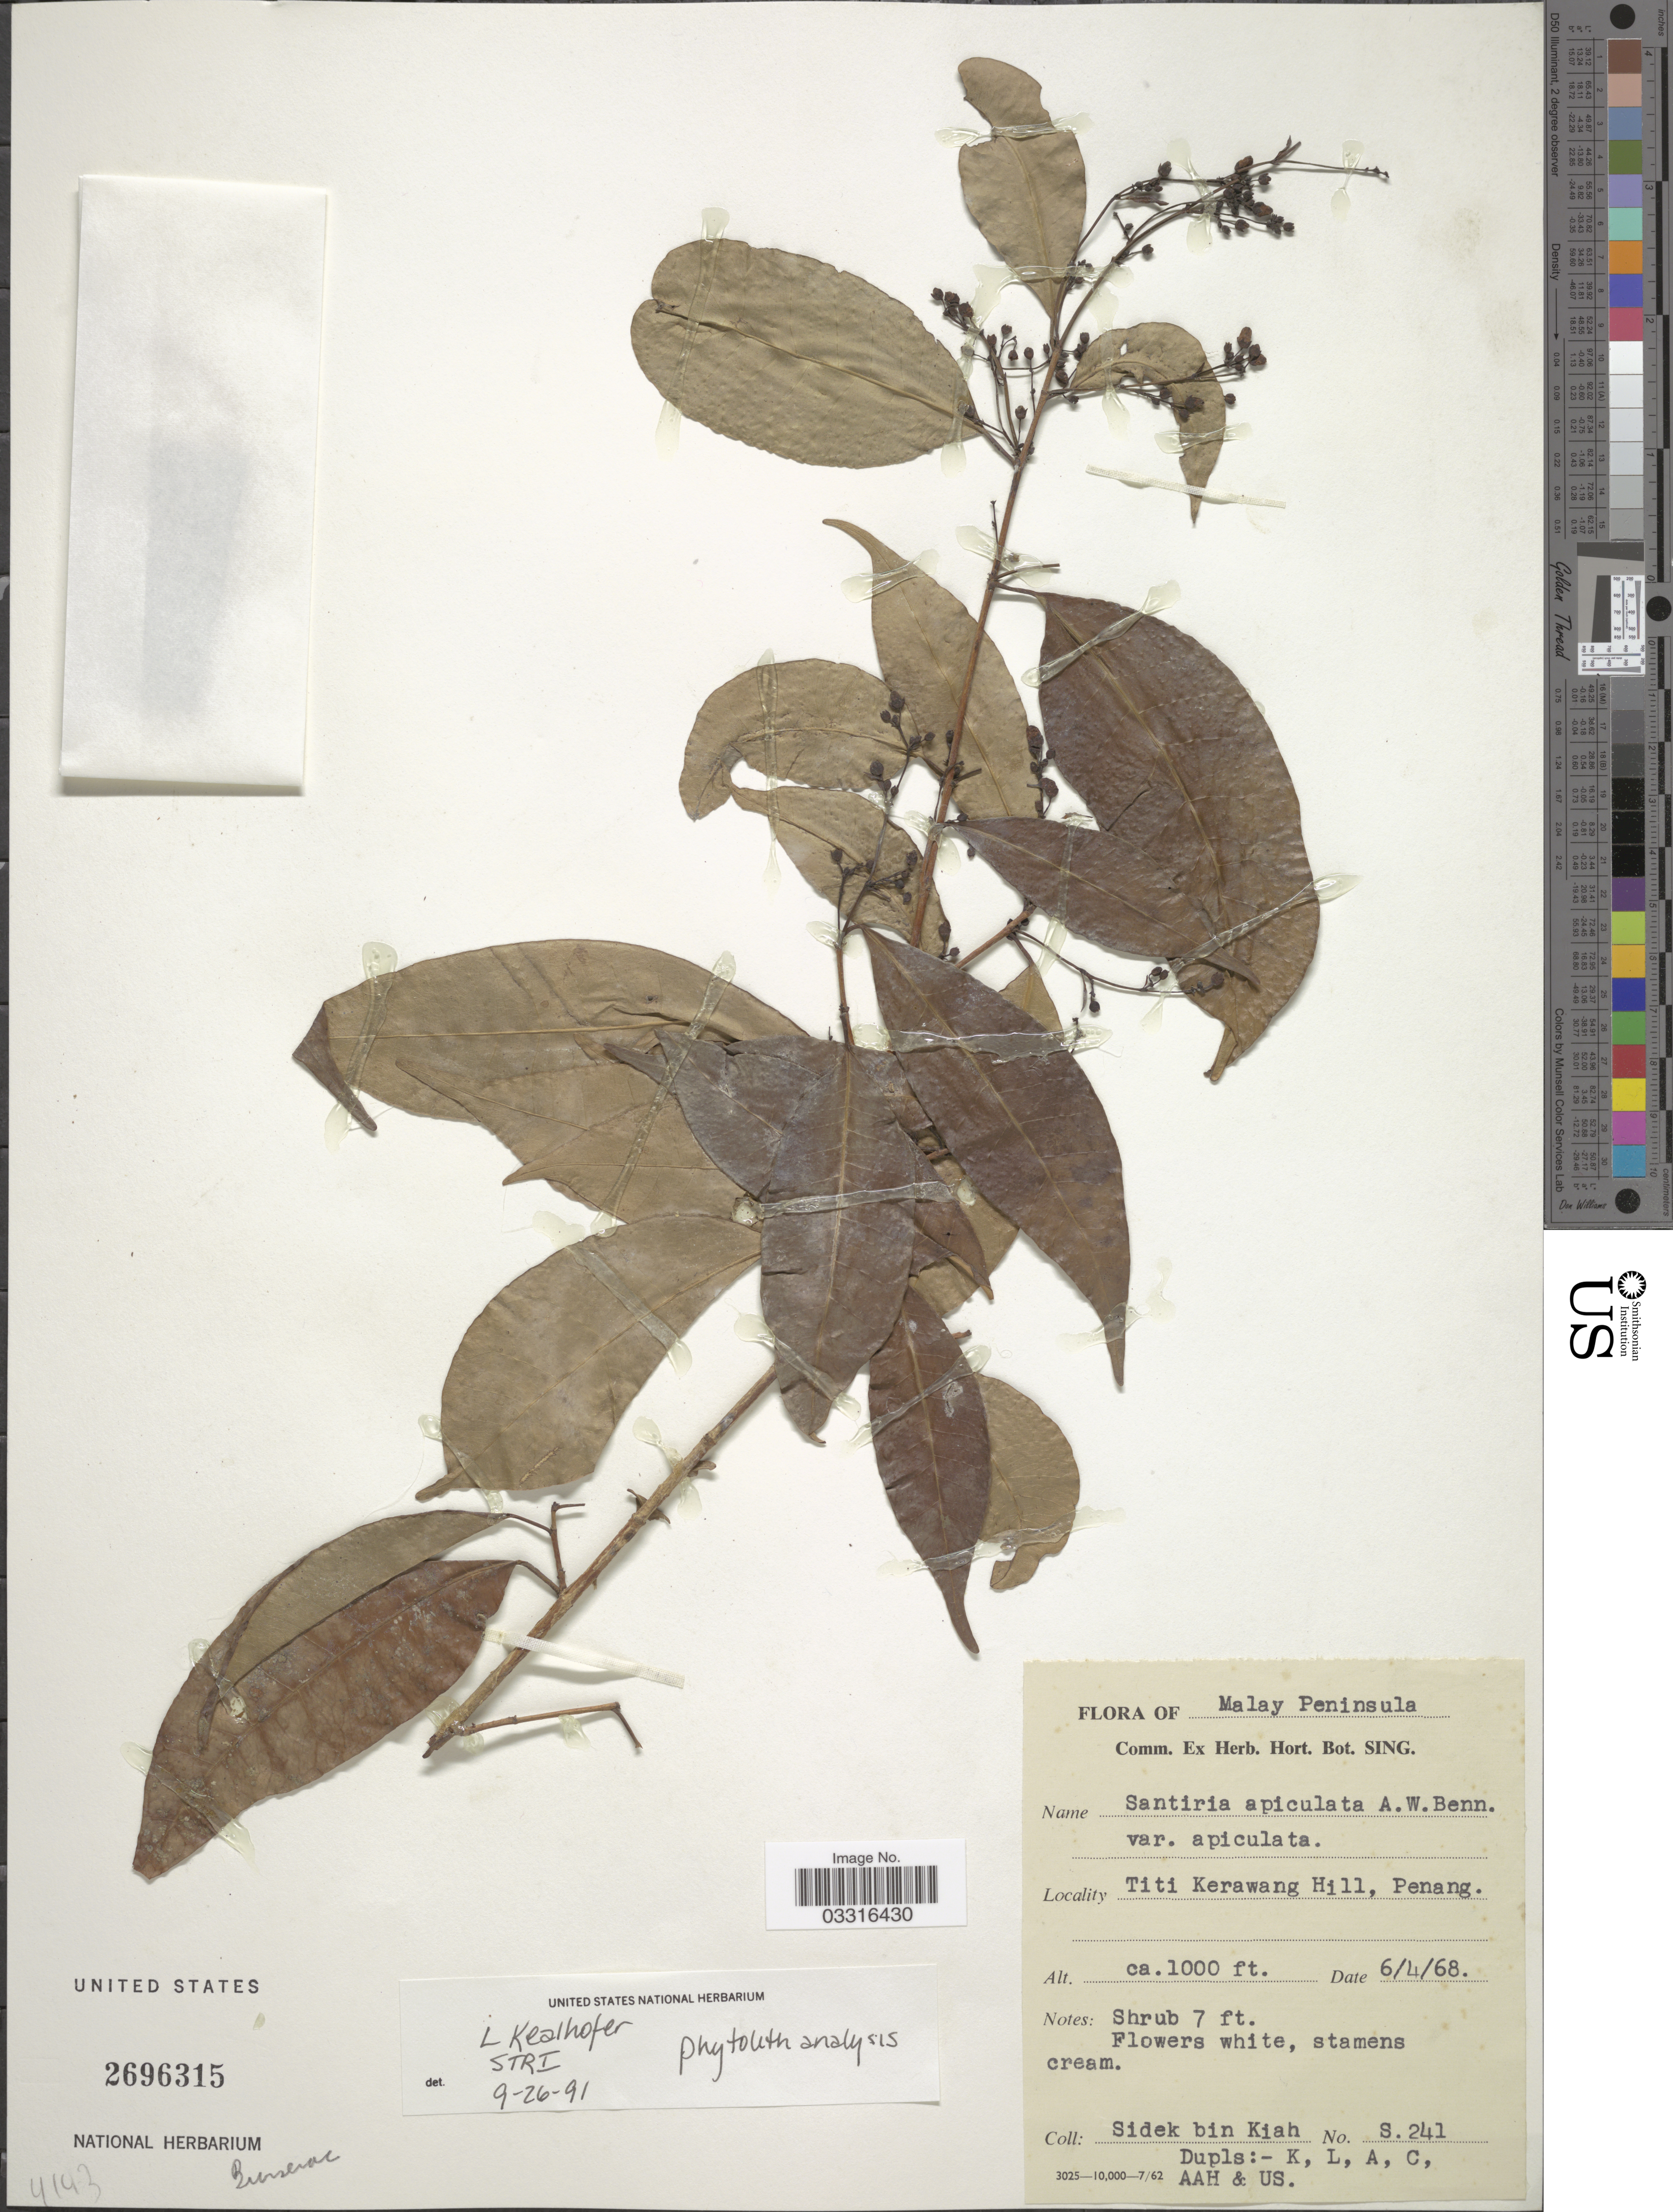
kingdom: Plantae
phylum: Tracheophyta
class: Magnoliopsida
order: Sapindales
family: Burseraceae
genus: Santiria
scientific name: Santiria apiculata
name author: A.W. Benn.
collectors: Sidek Bin Kiah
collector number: S.241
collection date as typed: Transcribed d/m/y: 6/4/68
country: Malaysia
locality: Malay Peninsula. Titi Kerawang Hill, Penang.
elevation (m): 305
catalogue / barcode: US 2696315